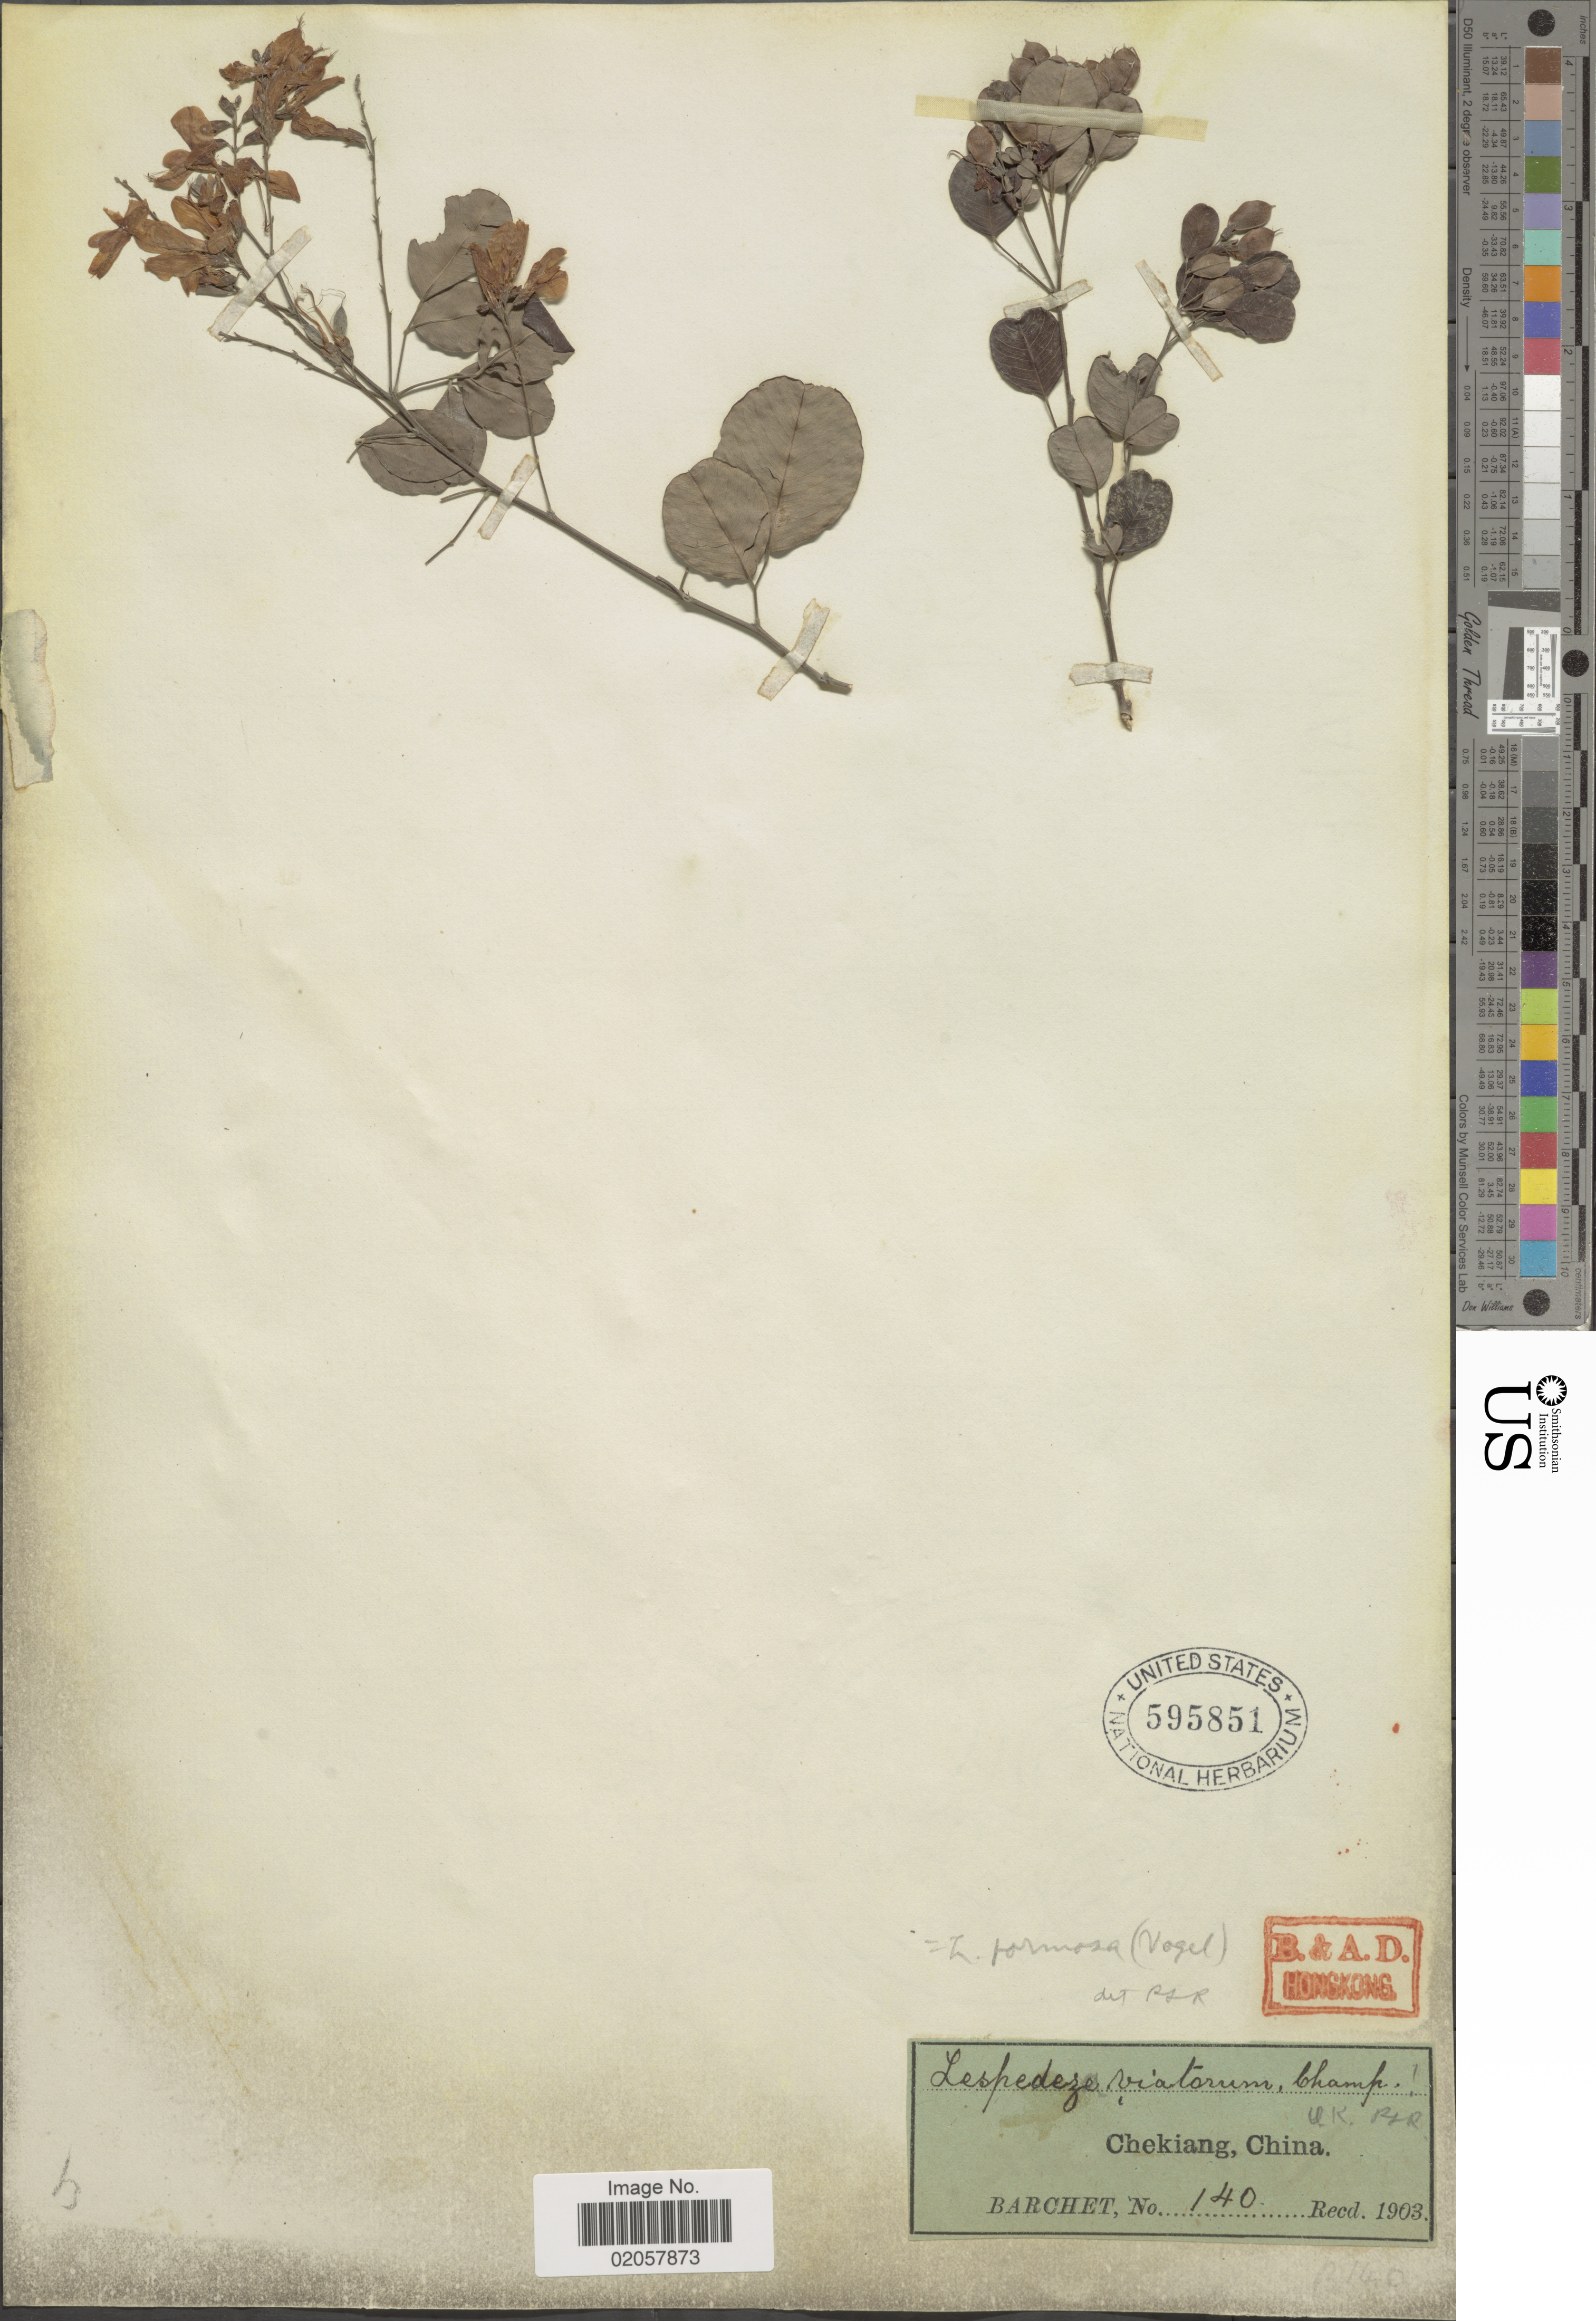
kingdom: Plantae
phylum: Tracheophyta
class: Magnoliopsida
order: Fabales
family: Fabaceae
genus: Lespedeza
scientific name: Lespedeza thunbergii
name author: (DC.) Nakai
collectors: Barchet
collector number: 140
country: China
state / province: Zhejiang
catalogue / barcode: US 595851